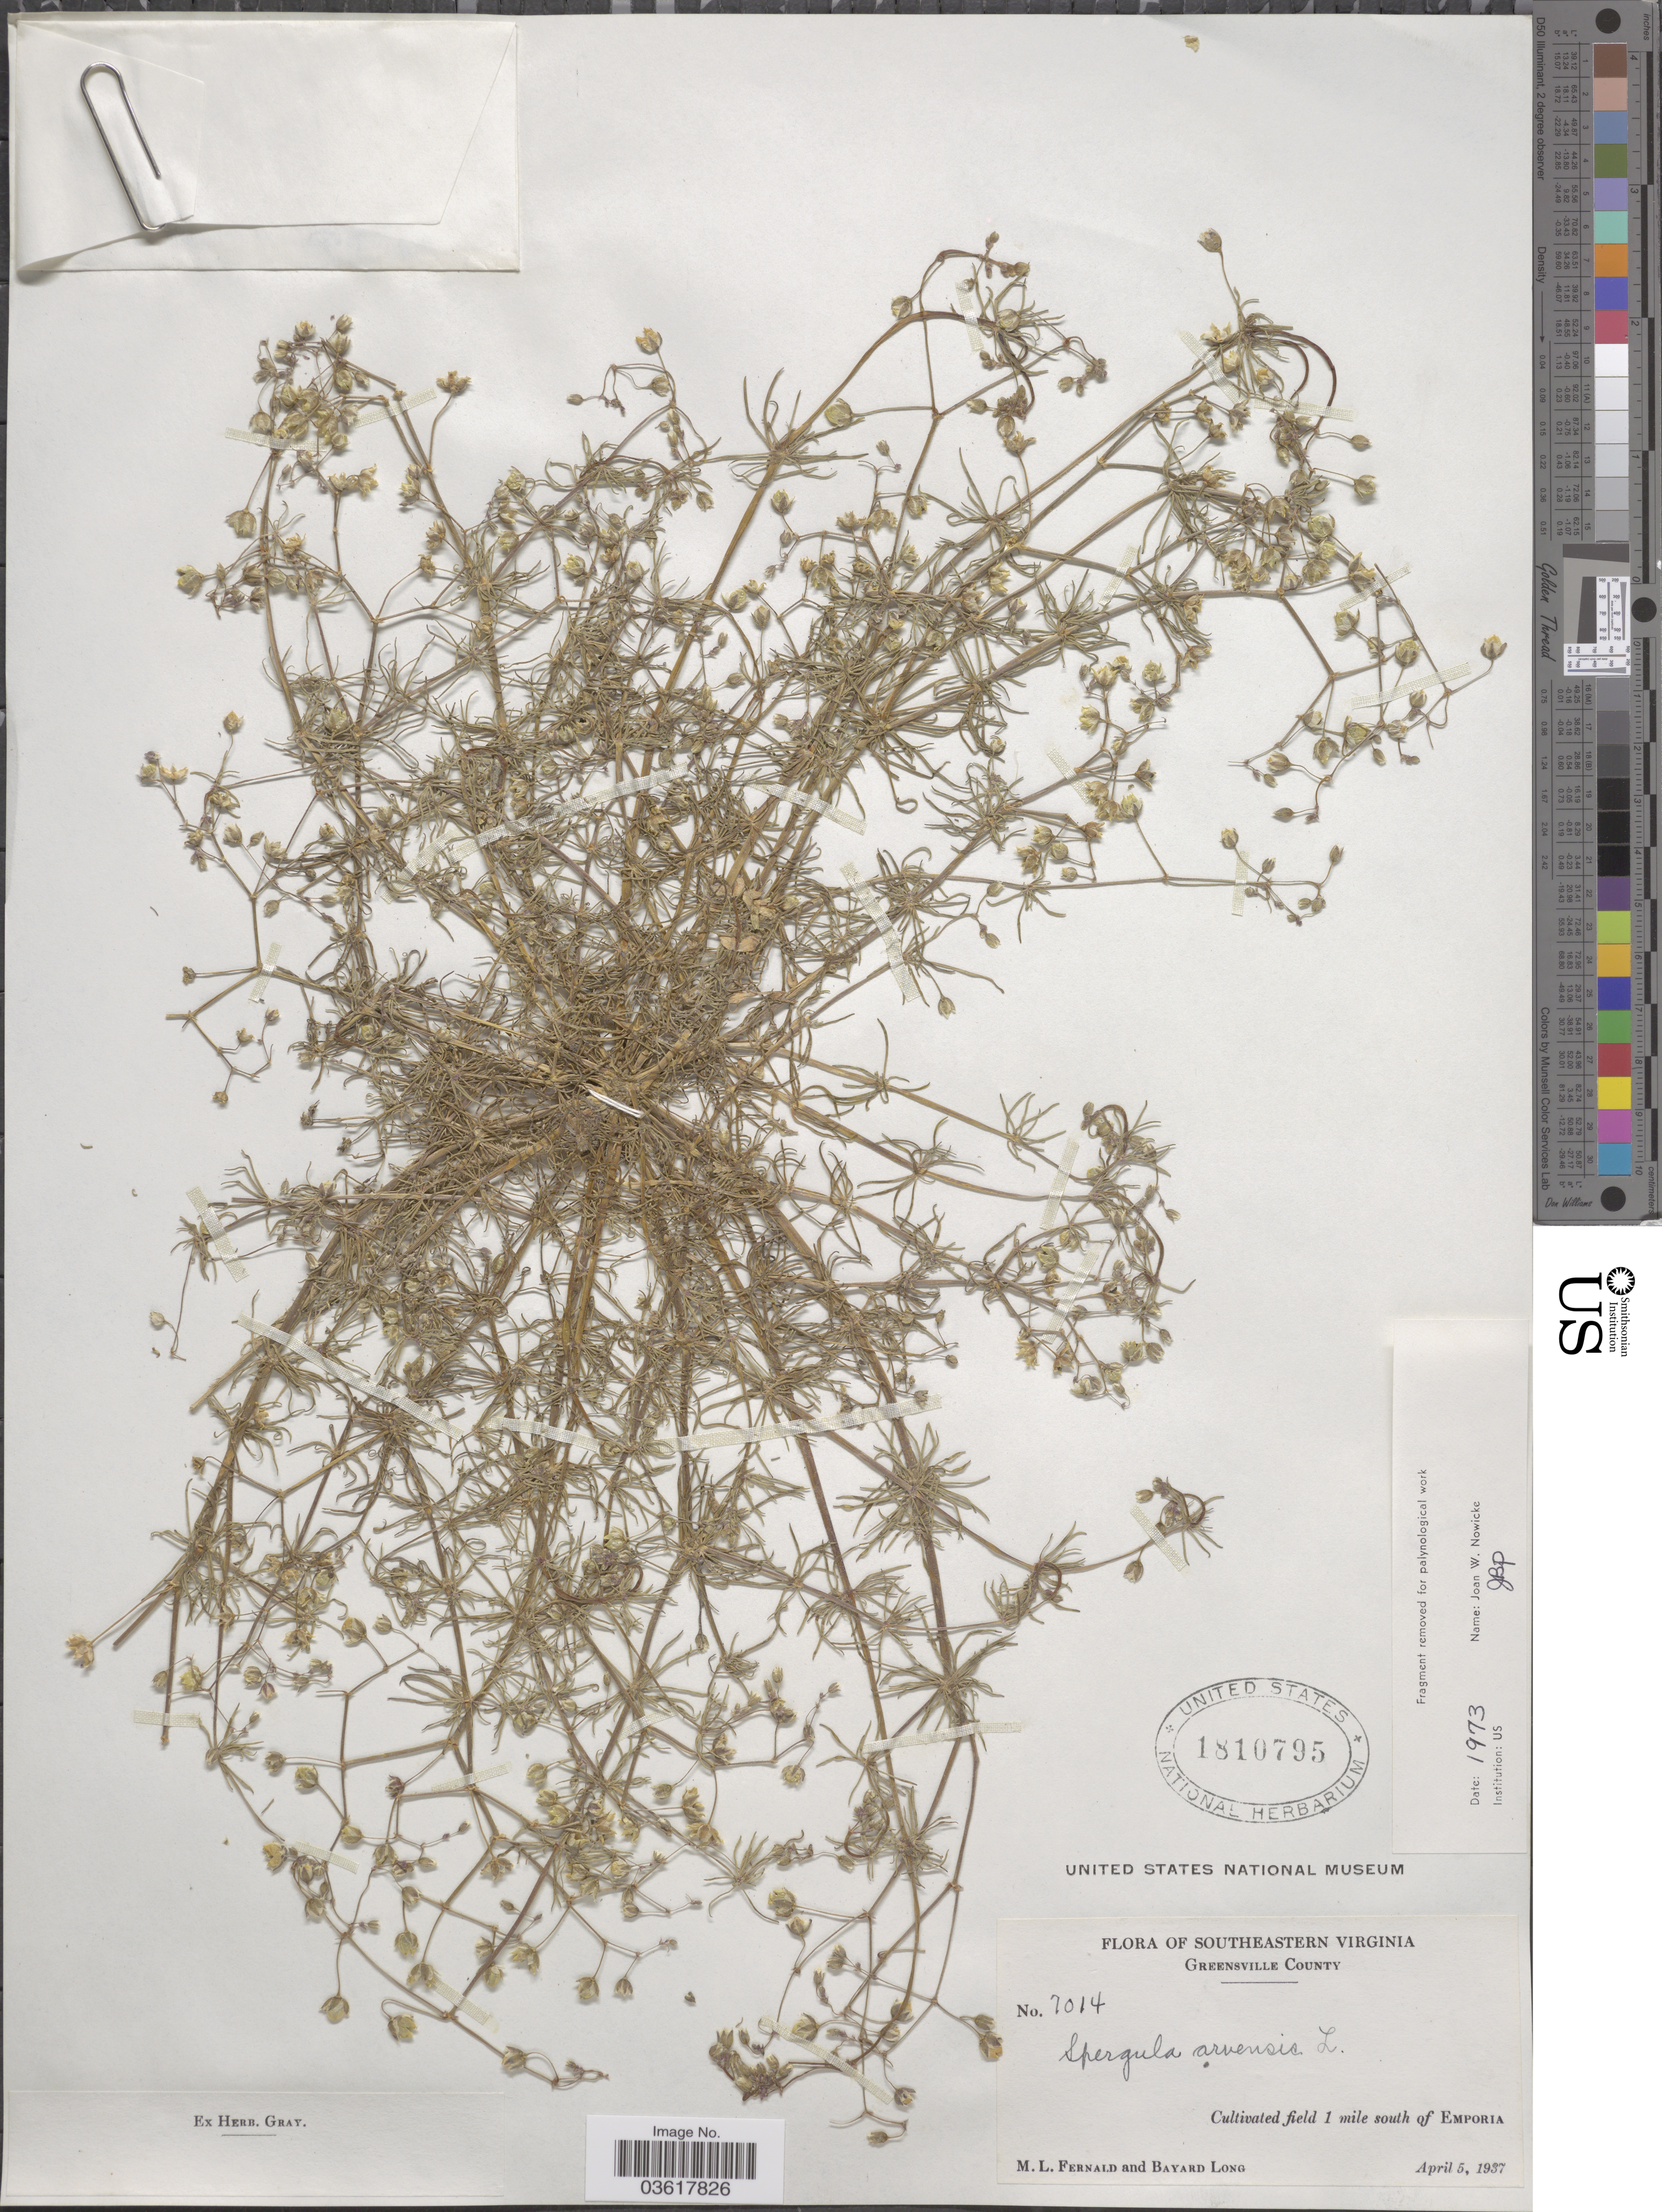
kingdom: Plantae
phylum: Tracheophyta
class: Magnoliopsida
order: Caryophyllales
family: Caryophyllaceae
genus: Spergula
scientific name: Spergula arvensis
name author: L.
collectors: M. L. Fernald & B. Long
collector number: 7014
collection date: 1937-04-05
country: United States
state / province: Virginia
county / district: Greensville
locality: Southeastern Virginia. Greensville County. Cultivated field 1 mile south of Emporia.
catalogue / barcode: US 1810795